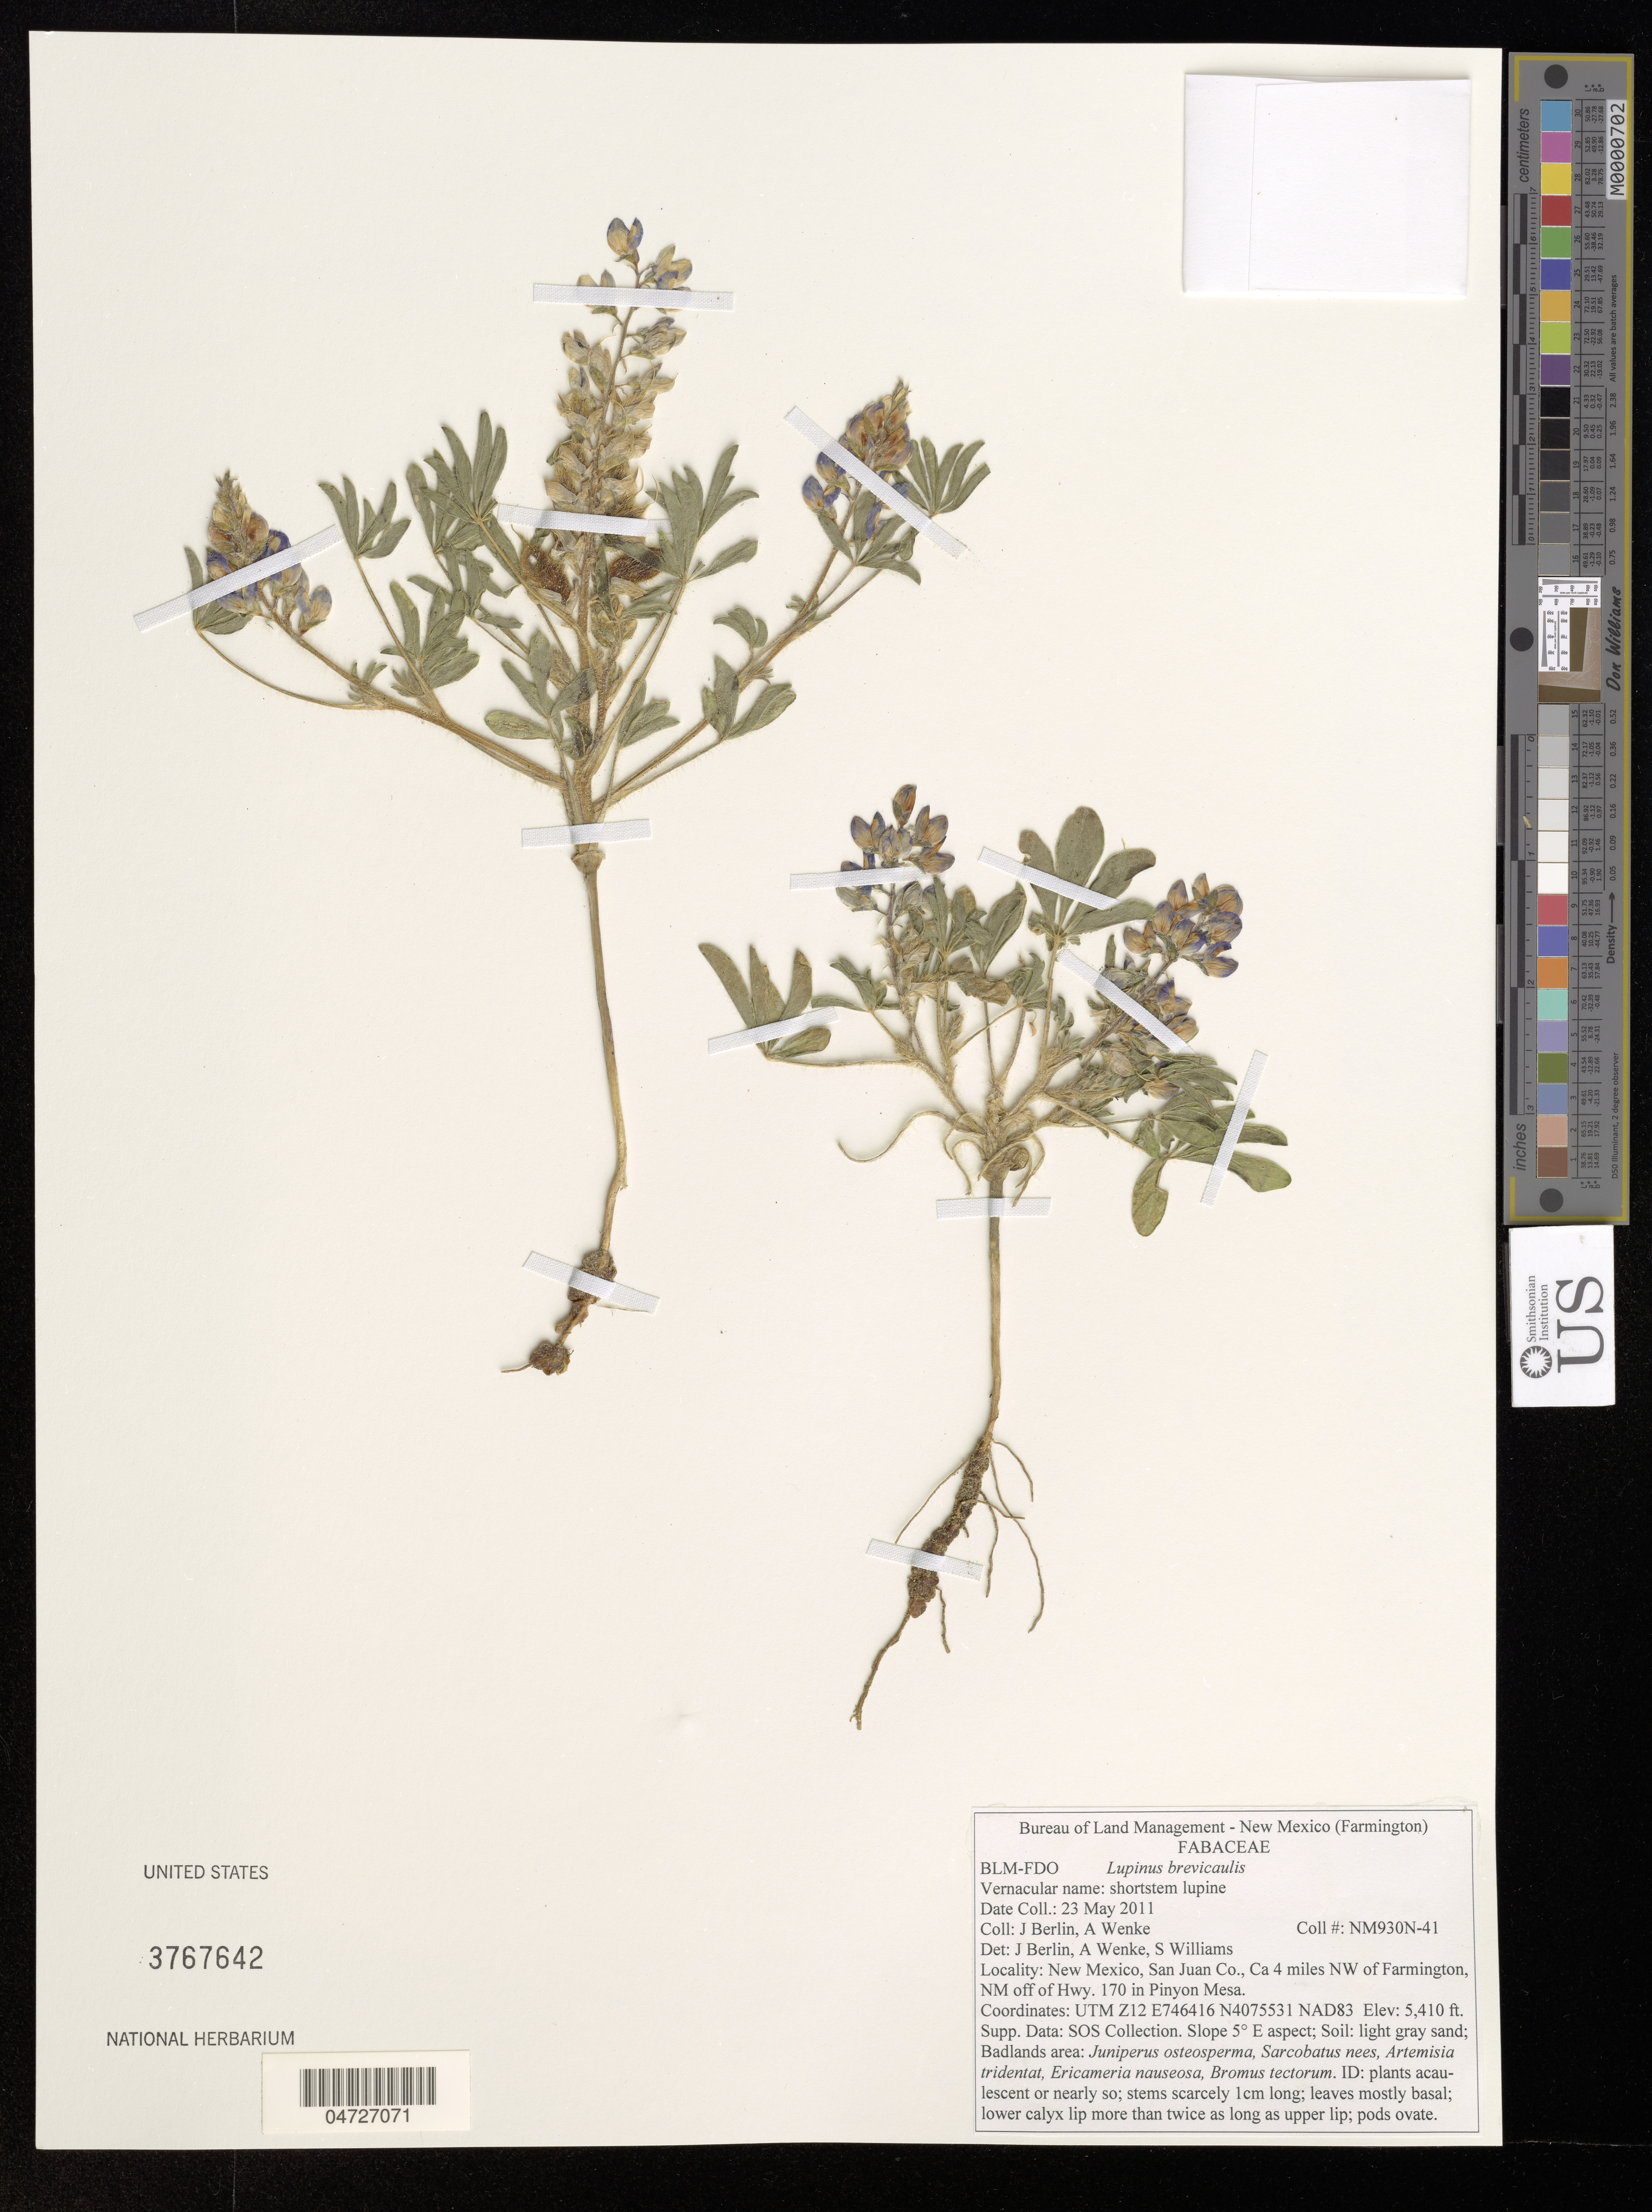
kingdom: Plantae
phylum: Tracheophyta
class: Magnoliopsida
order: Fabales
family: Fabaceae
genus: Lupinus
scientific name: Lupinus brevicaulis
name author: S. Watson in C. King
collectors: J. Berlin, A. Wenke & S. Williams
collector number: NM930N-41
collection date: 2011-05-23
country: United States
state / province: New Mexico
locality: (Farmington). San Juan Co., Ca 4 miles NW of Farmington, NM off of Hwy. 170 in Pinyon Mesa.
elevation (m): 1649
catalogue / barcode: US 3767642